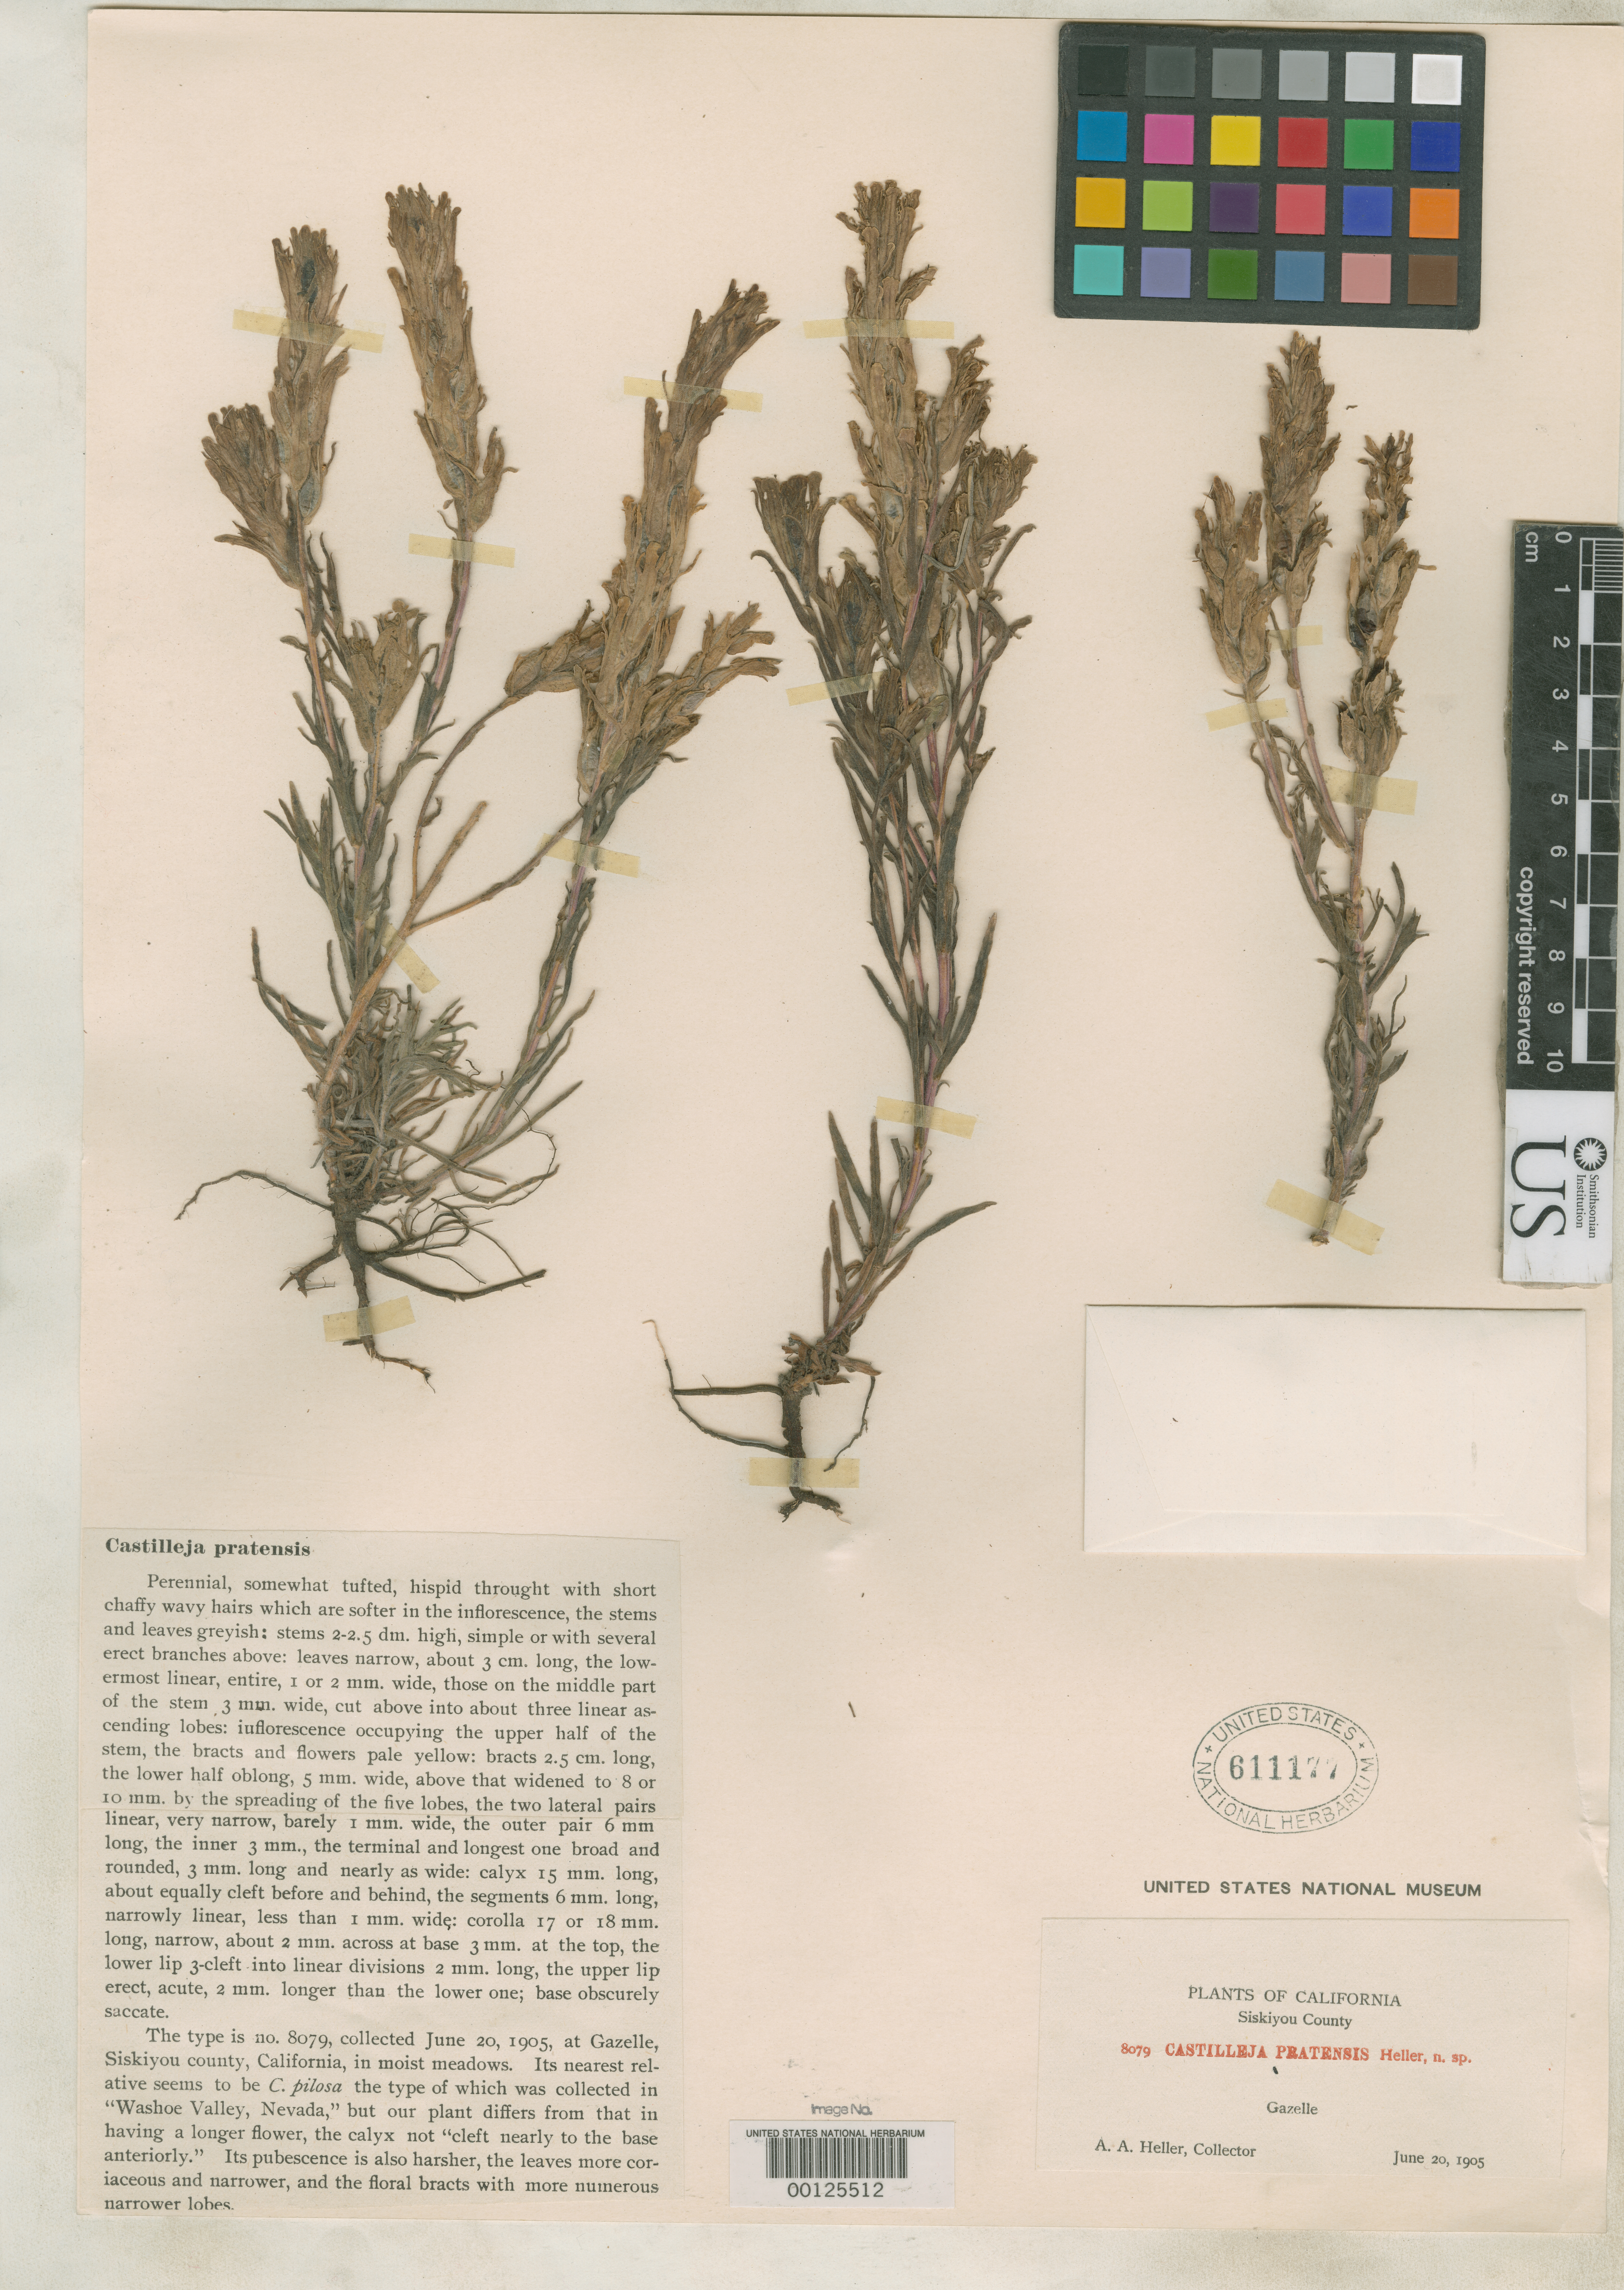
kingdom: Plantae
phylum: Tracheophyta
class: Magnoliopsida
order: Lamiales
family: Orobanchaceae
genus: Castilleja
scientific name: Castilleja pratensis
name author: A. Heller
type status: Isotype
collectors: A. A. Heller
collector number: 8079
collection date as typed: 20 Jun 1905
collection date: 1905-06-20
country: United States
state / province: California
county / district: Siskiyou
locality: Gazelle.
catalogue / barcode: US 611177